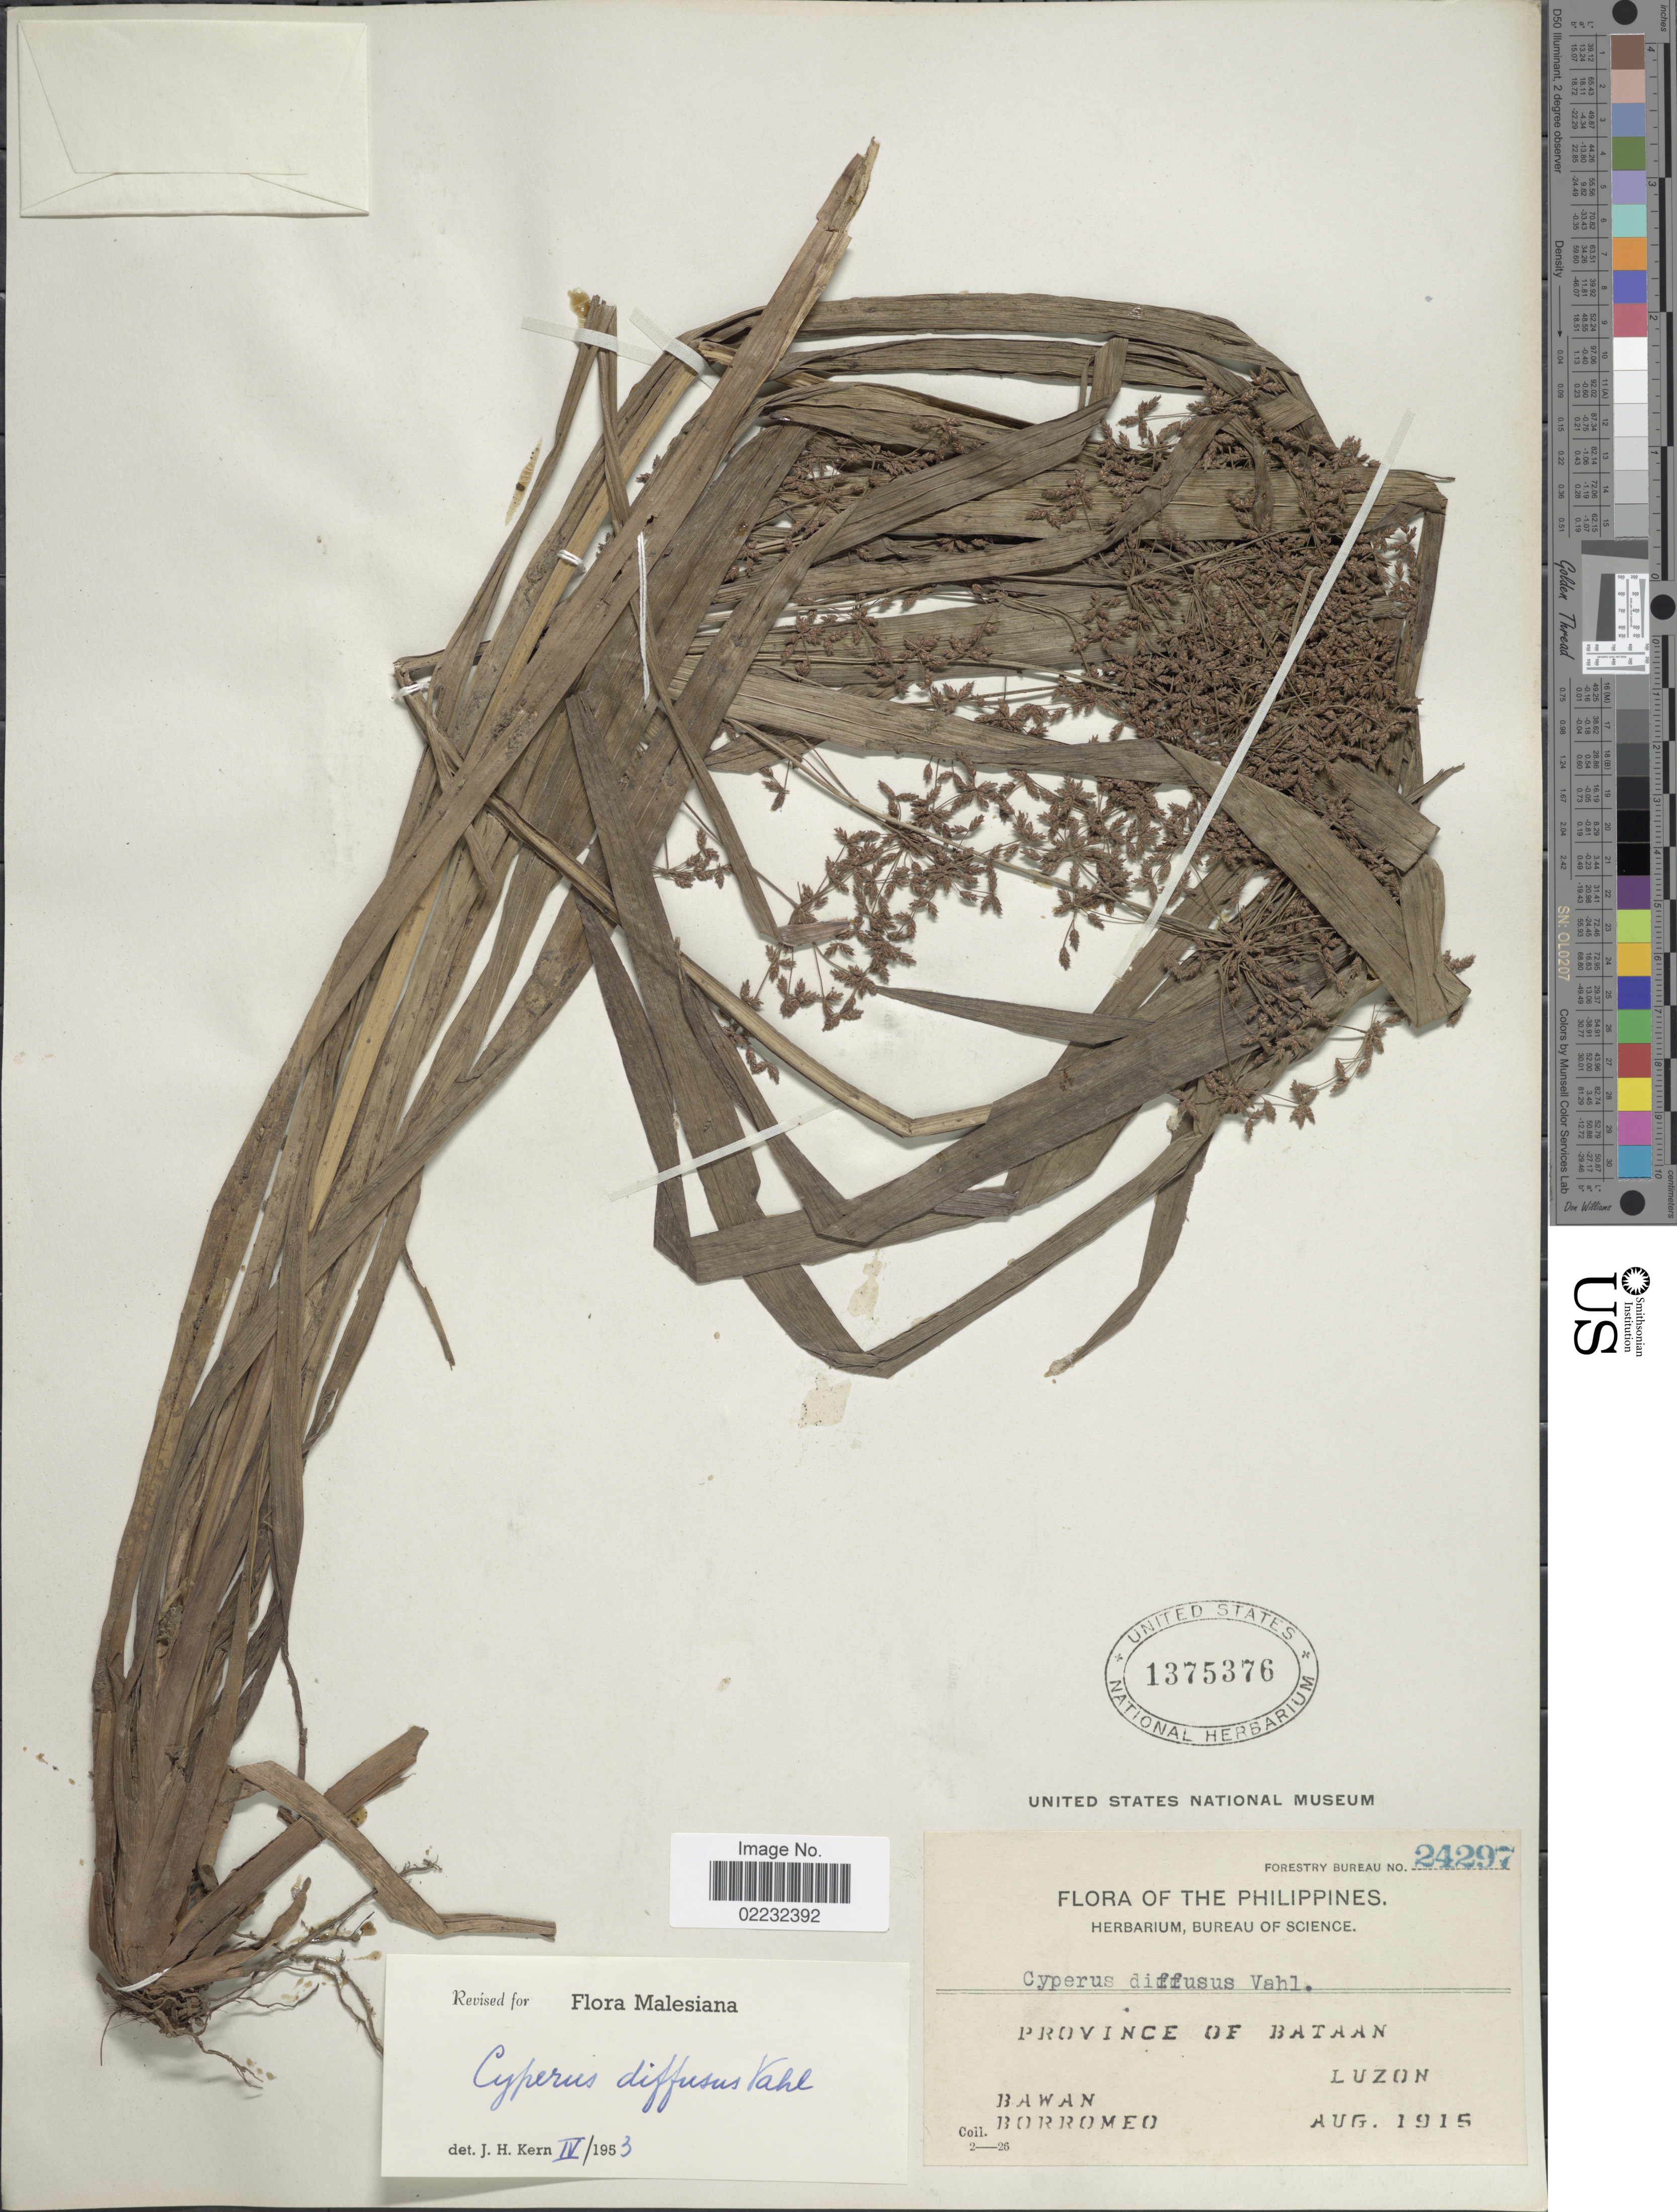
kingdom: Plantae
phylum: Tracheophyta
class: Liliopsida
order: Poales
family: Cyperaceae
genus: Cyperus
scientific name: Cyperus diffusus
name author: Vahl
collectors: Bawan & -. Borromeo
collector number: Forestry Bureau 24297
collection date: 1915-08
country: Philippines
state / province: Cagayan Valley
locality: Province of Bataan, Luzon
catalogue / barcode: US 1375376